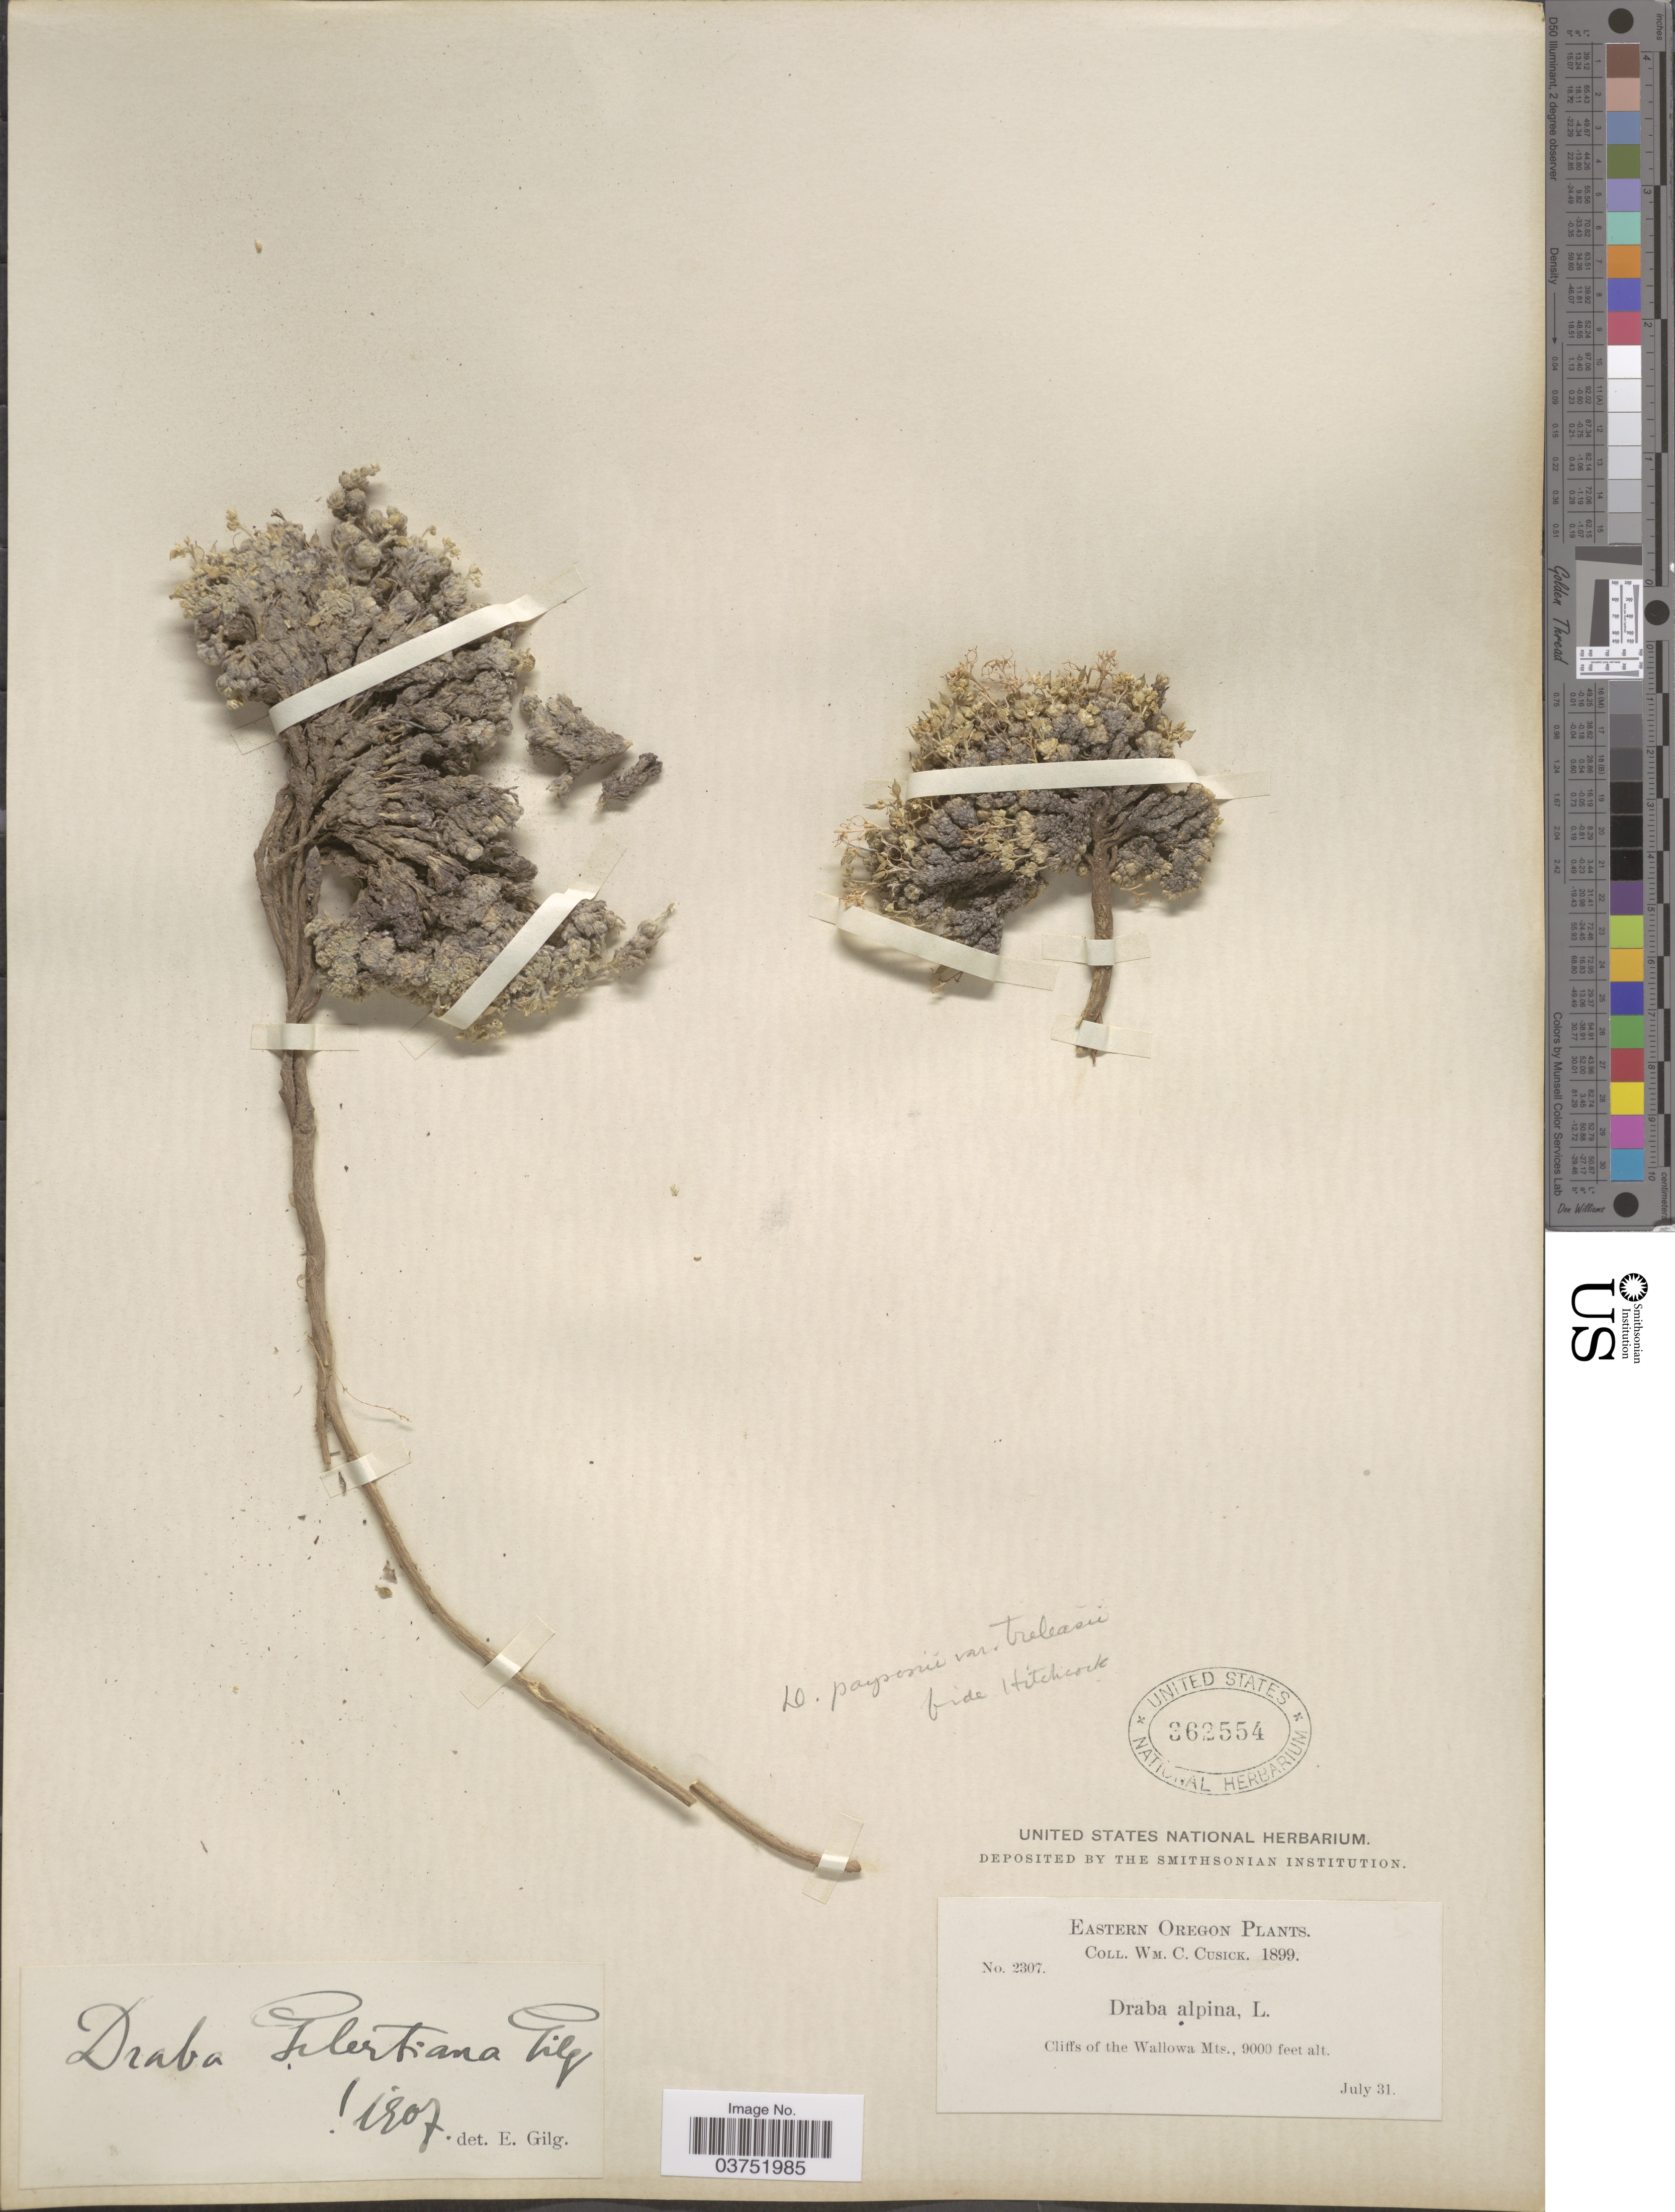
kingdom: Plantae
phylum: Tracheophyta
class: Magnoliopsida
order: Brassicales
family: Brassicaceae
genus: Draba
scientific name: Draba novolympica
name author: Payson & H. St. John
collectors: W. C. Cusick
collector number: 2307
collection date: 1899-07-31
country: United States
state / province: Oregon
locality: Eastern Oregon. Cliffs of the Wallowa Mts.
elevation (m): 2743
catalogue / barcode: US 362554